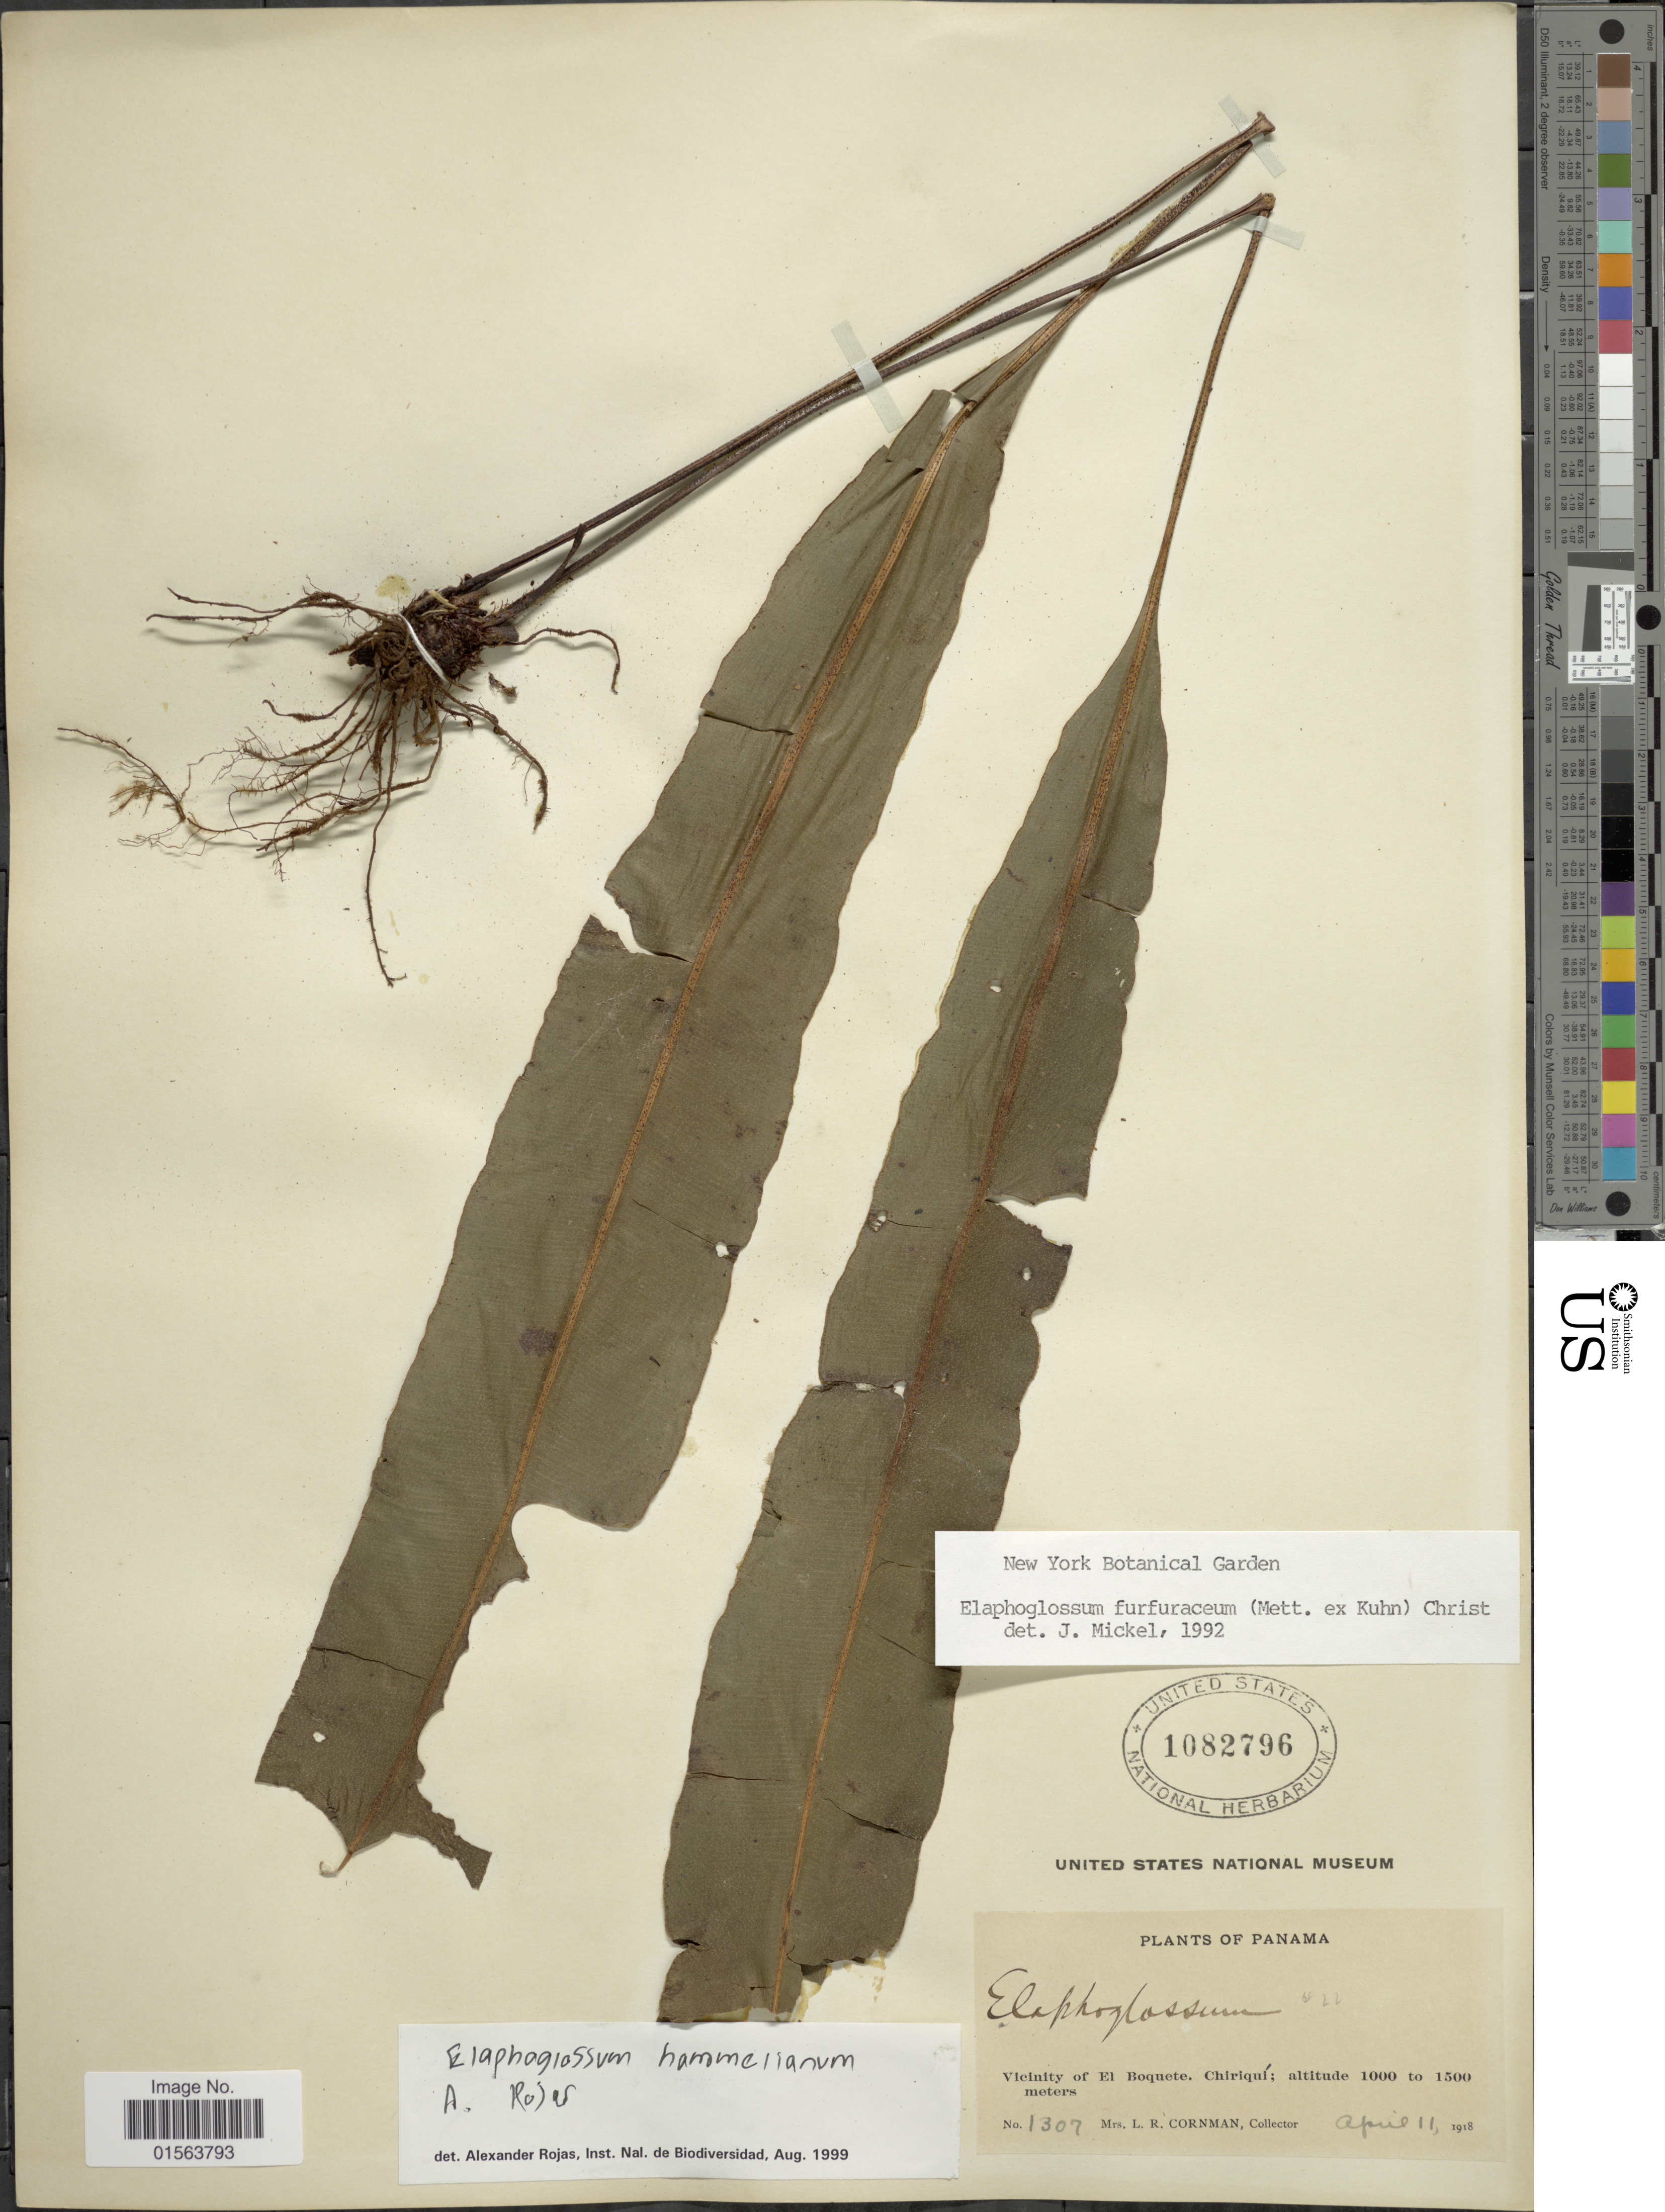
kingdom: Plantae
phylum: Tracheophyta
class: Polypodiopsida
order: Polypodiales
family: Dryopteridaceae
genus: Elaphoglossum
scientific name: Elaphoglossum hammelianum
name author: A. Rojas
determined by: Matos, F. B.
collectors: L. Cornman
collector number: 1307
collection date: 1918-04-11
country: Panama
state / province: Chiriqui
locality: Vicinity of El Boquete, Chiriqui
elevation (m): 1000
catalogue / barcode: US 1082796